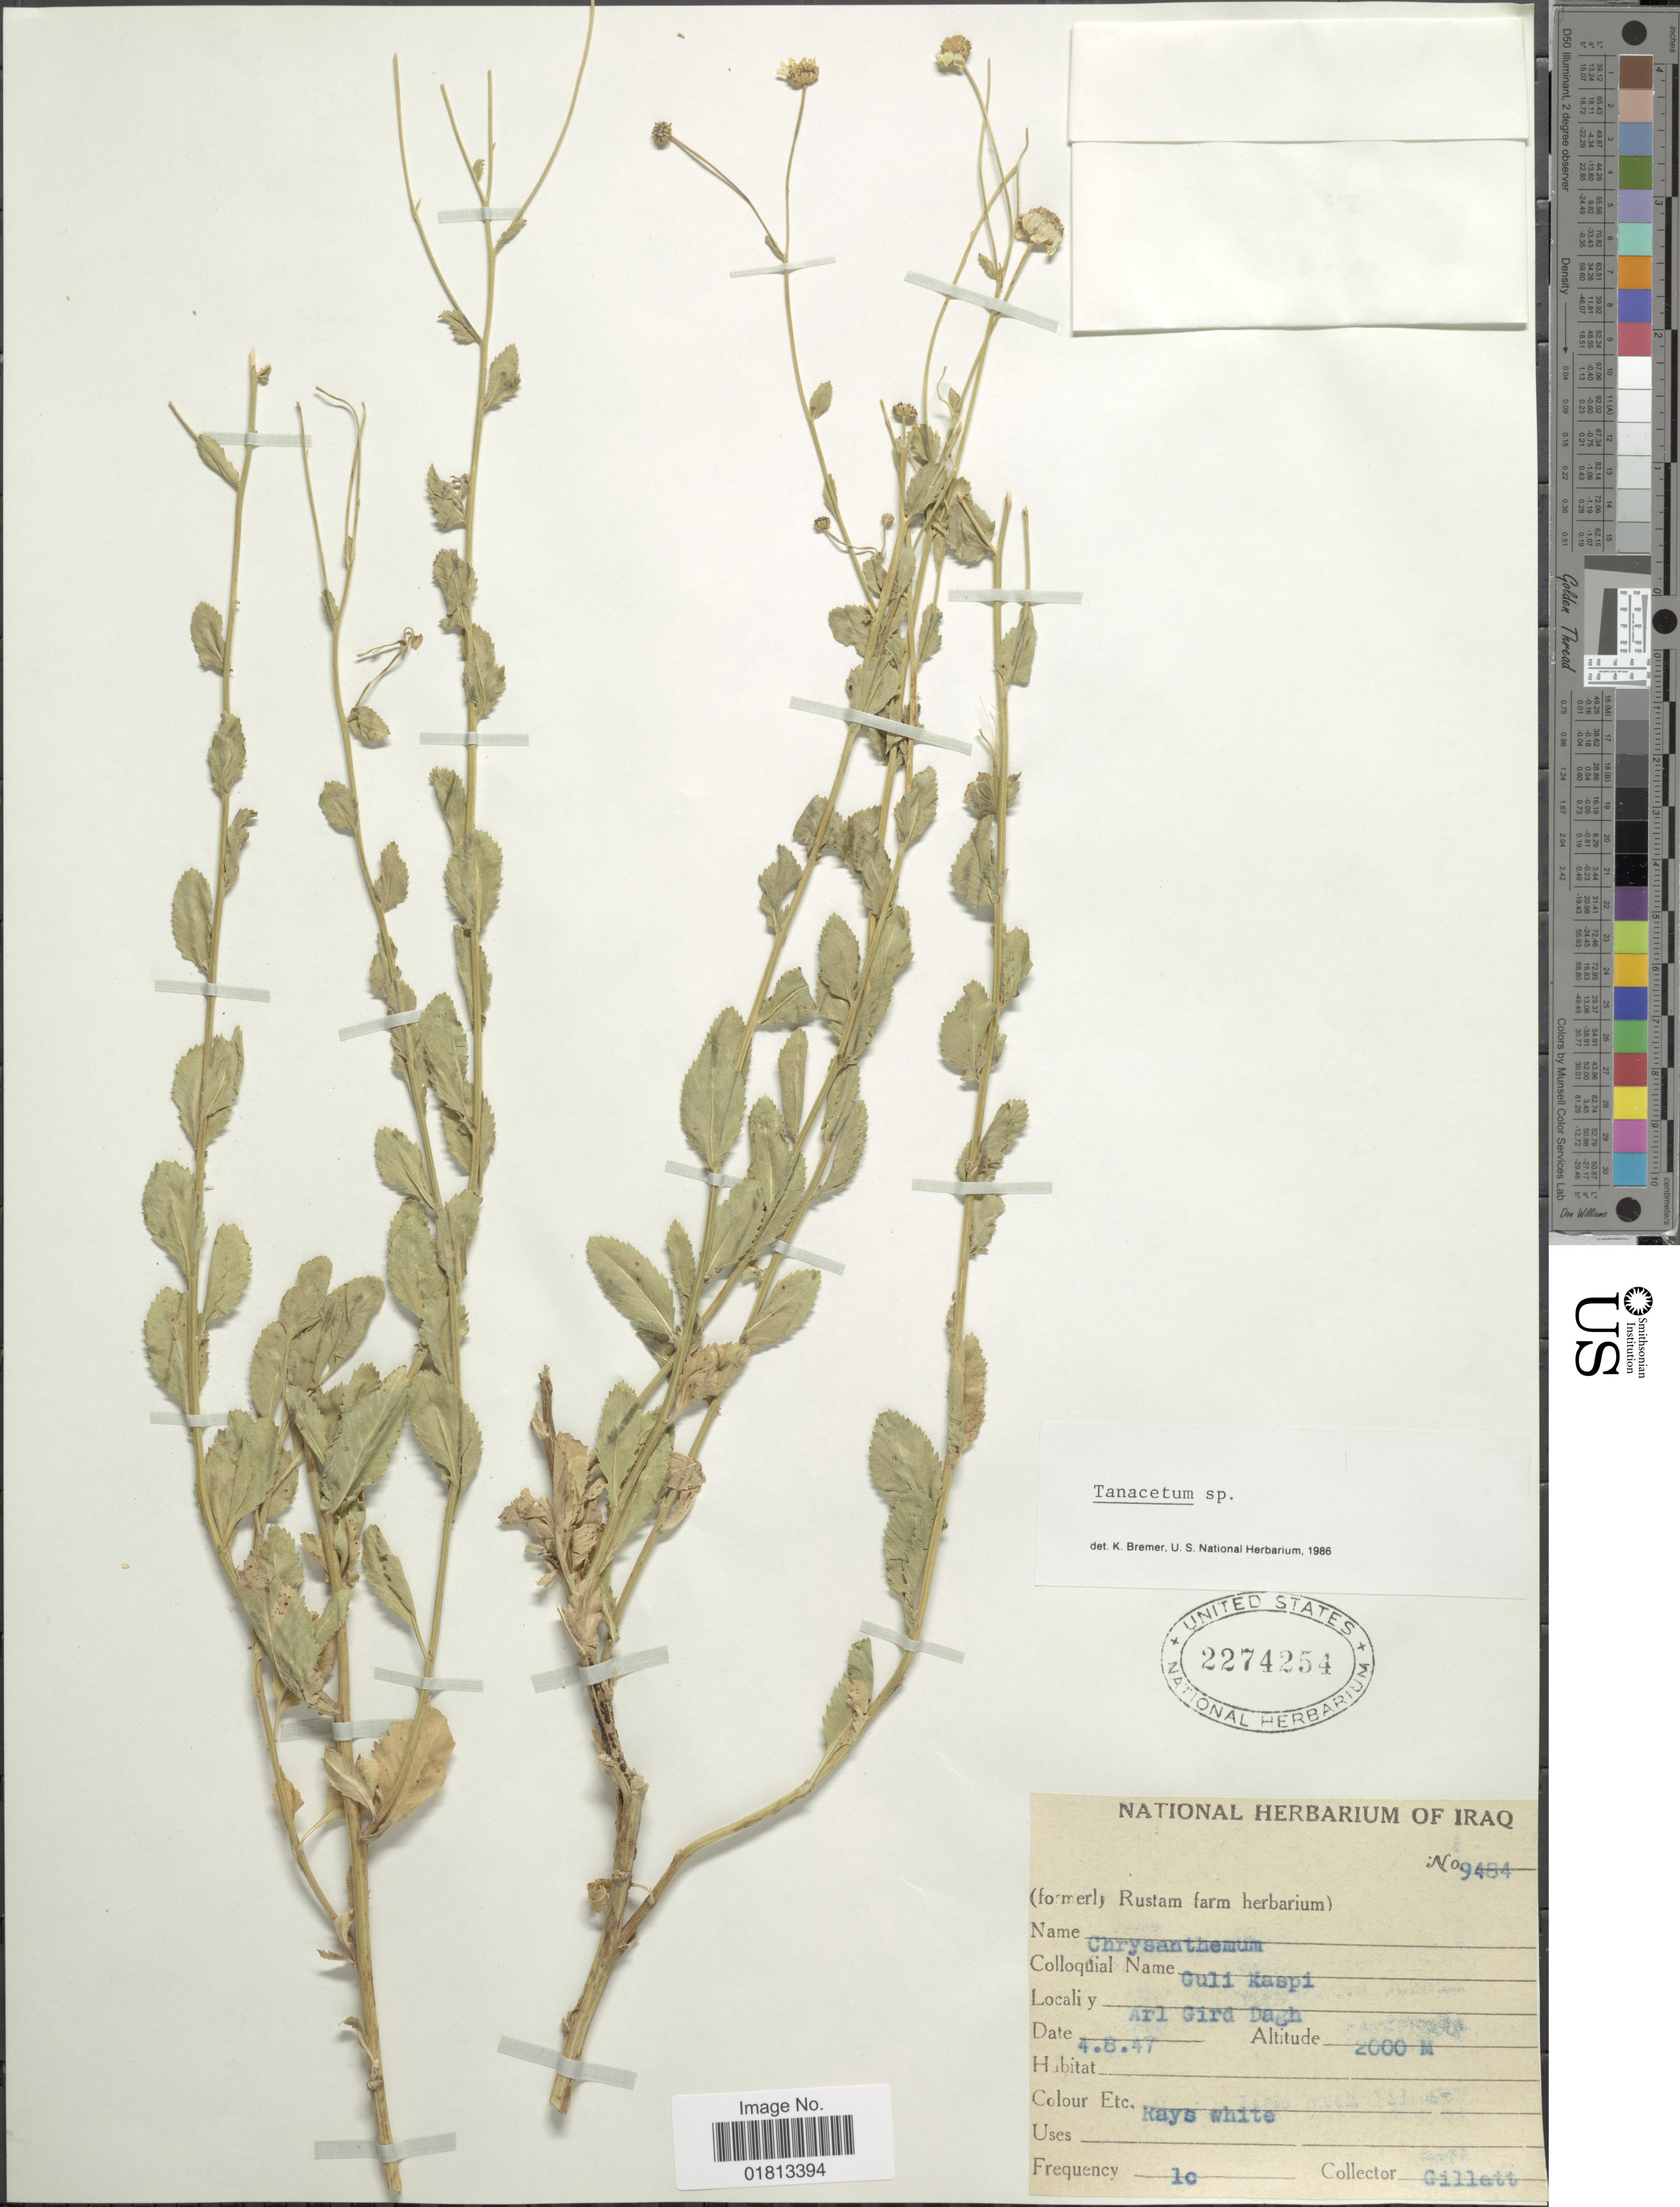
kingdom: Plantae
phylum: Tracheophyta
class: Magnoliopsida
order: Asterales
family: Asteraceae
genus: Tanacetum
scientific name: Tanacetum sp.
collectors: Gillett, --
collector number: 9484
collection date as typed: Transcribed d/m/y: 4/8/47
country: Iraq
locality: Arl Gird Dagh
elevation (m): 2000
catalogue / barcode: US 2274254